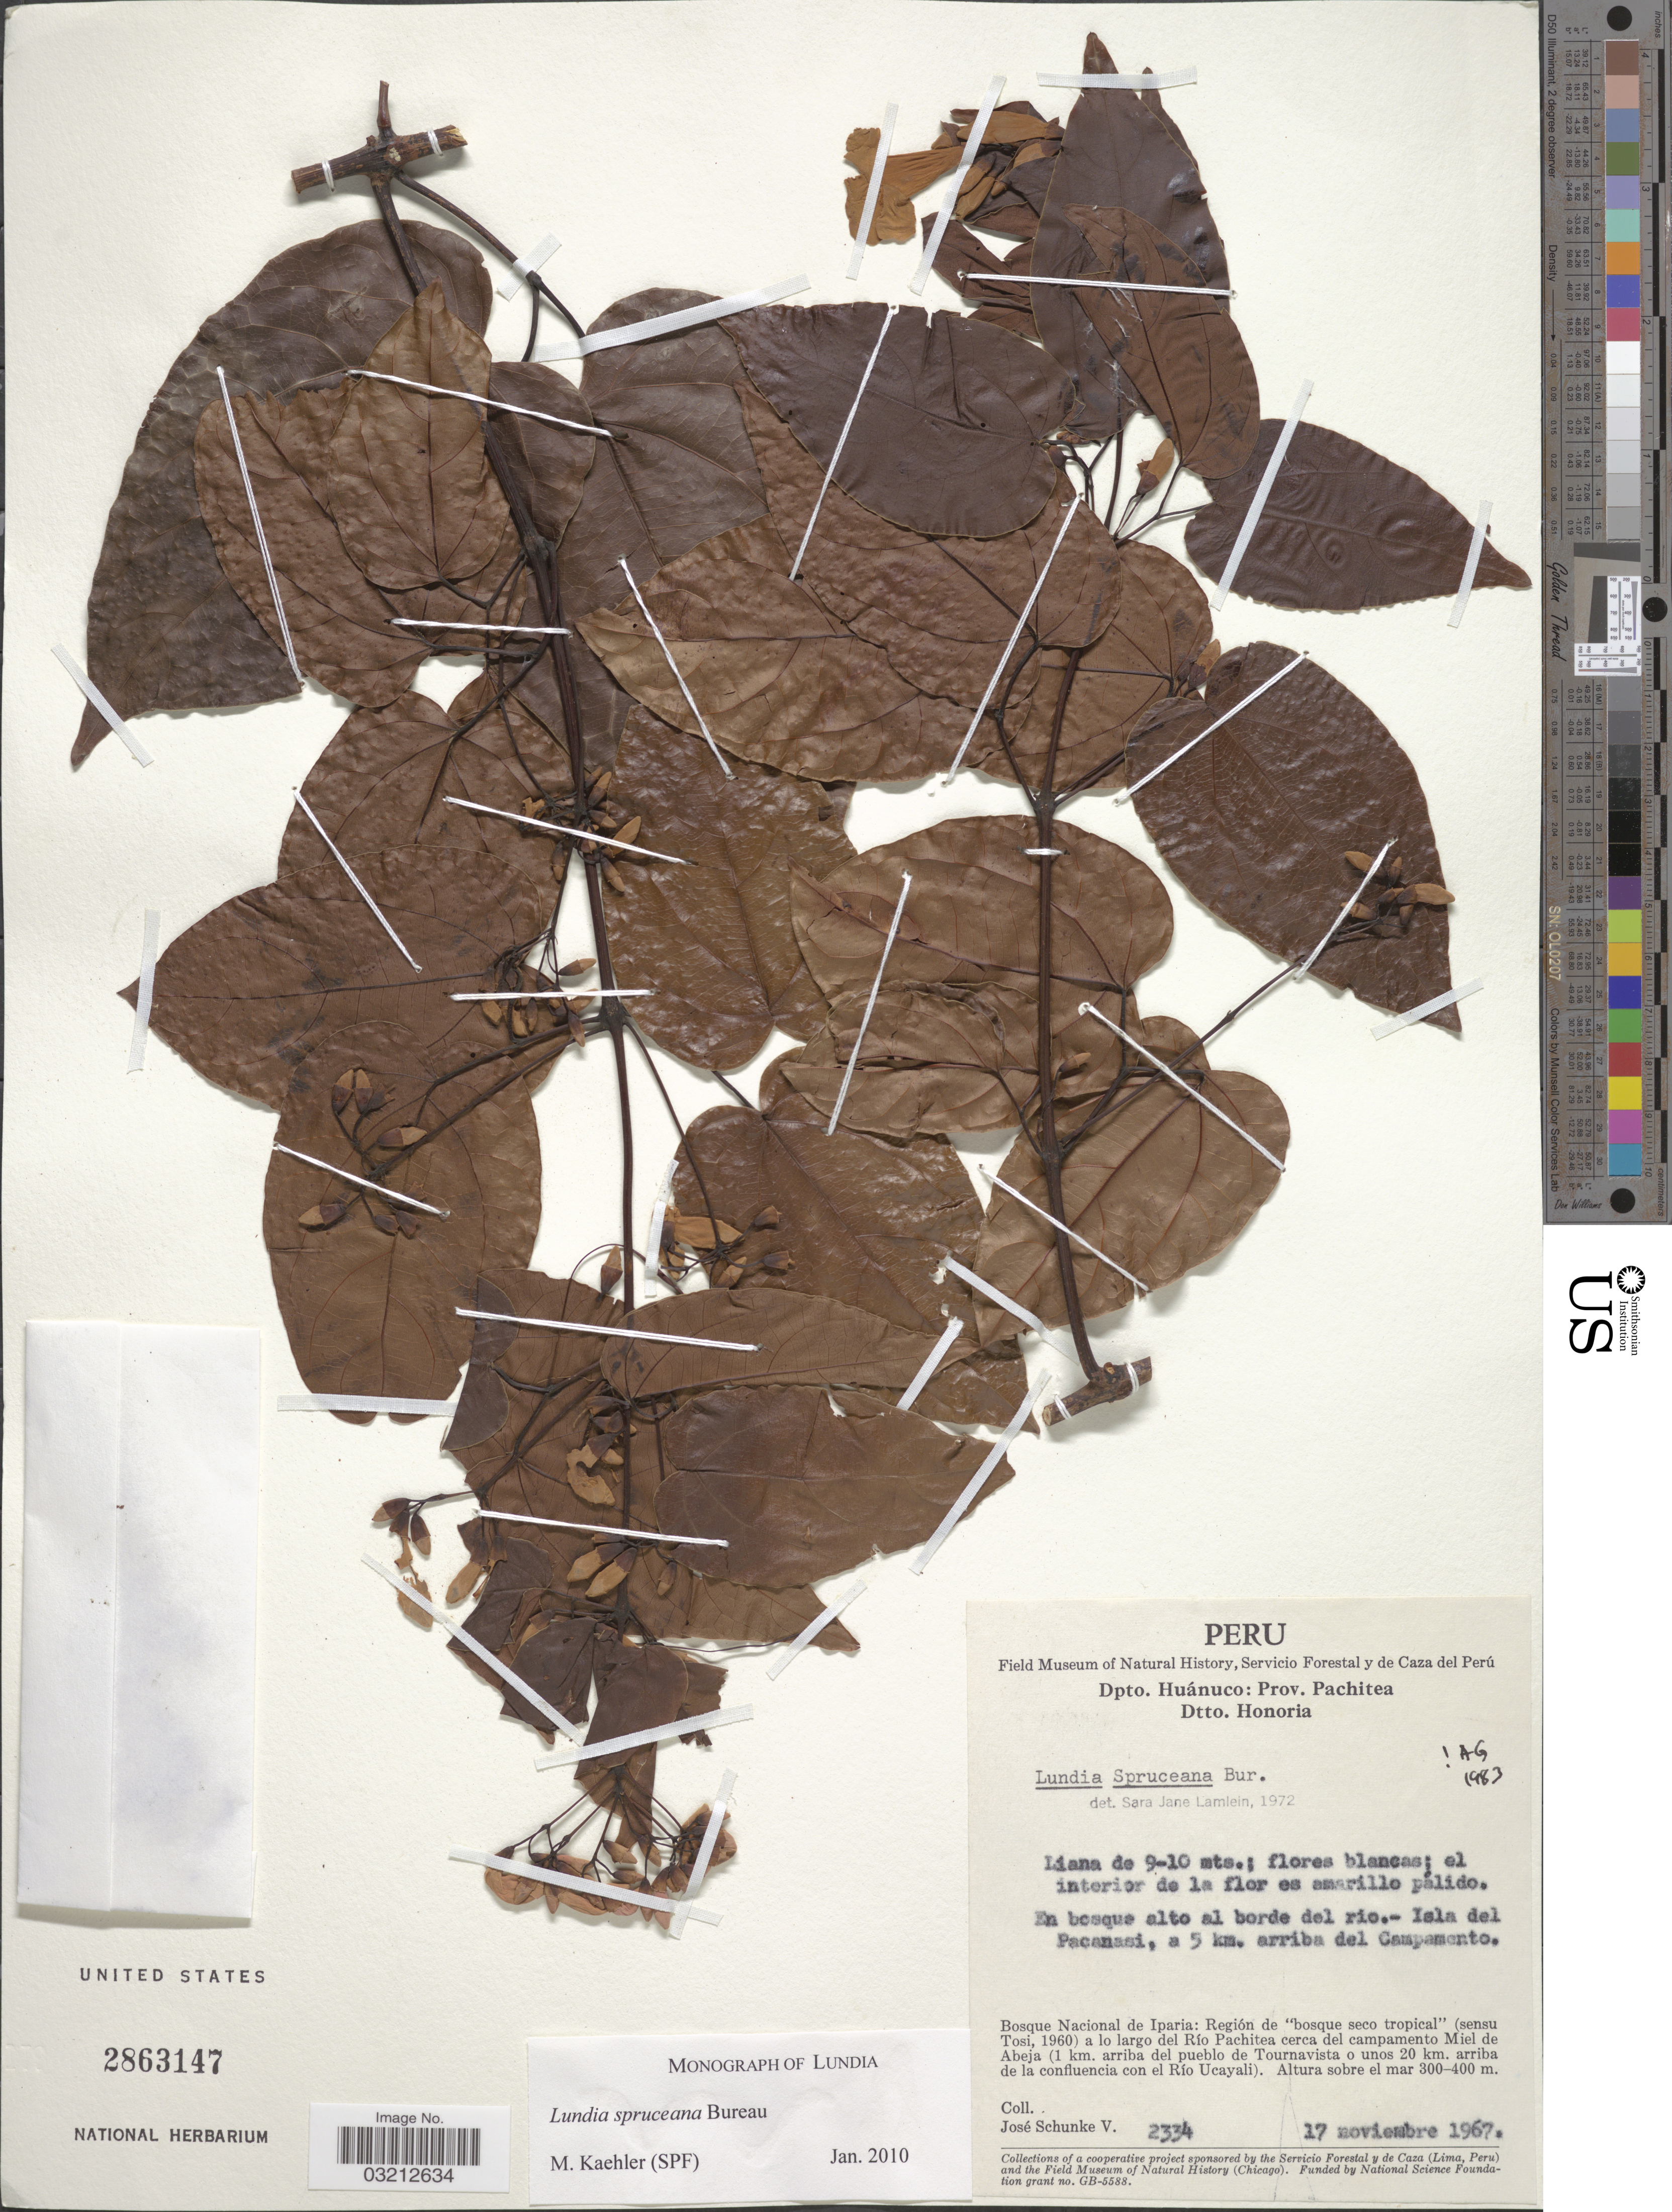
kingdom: Plantae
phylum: Tracheophyta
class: Magnoliopsida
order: Lamiales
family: Bignoniaceae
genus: Lundia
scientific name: Lundia spruceana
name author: Bureau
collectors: J. Schunke Vigo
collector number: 2334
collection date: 1967-11-17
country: Peru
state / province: Huánuco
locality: Dpto. Huánuco: Prov. Pachitea. Dtto. Honoria. En bosque alto al borde del rio.- Isla del Pacanasi, a 5 km. arriba del Campamento. Bosque Nacional de Iparia: Región de "bosque seco tropical" (sensu Tosi, 1960) a lo largo del Río Pachitea cerca del campamento Miel de Abeja (1 km. arriba del pueblo de Tournavista o unos 20 km. arriba de la confluencia con el Río Acayali).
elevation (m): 300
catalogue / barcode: US 2863147